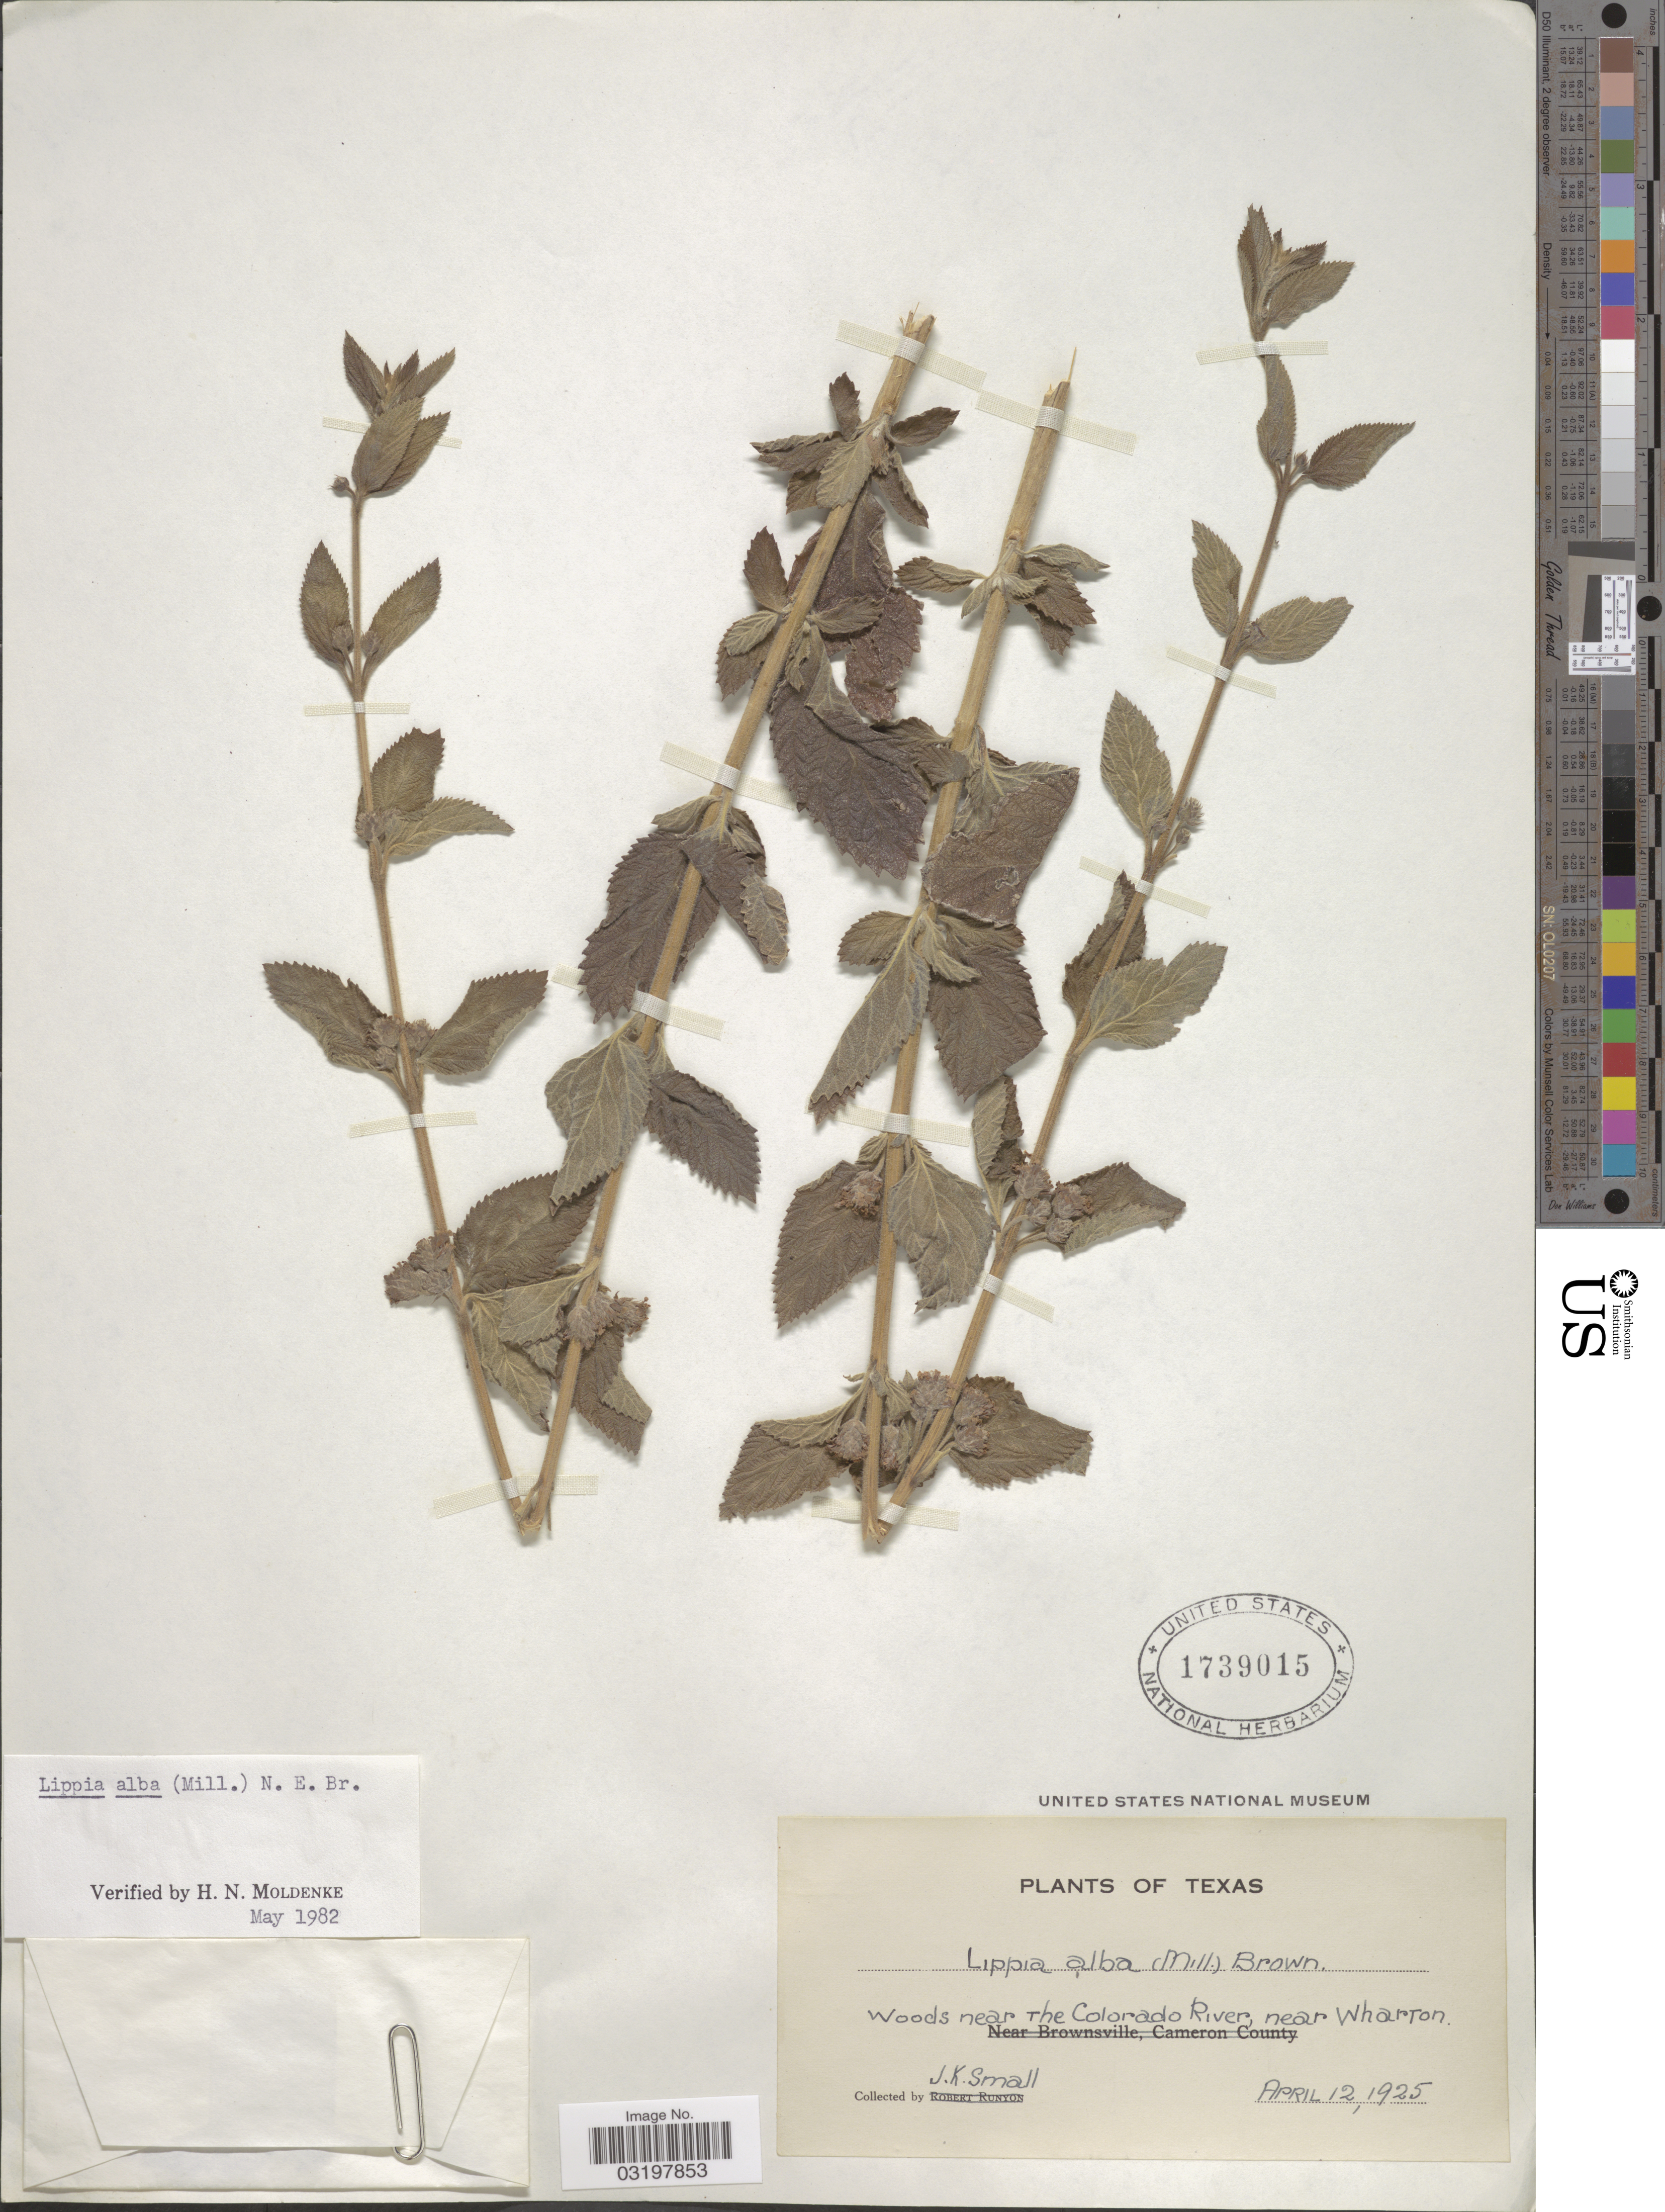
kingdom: Plantae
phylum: Tracheophyta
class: Magnoliopsida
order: Lamiales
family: Verbenaceae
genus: Lippia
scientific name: Lippia alba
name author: (Mill.) N.E. Br. ex Britton & P. Wilson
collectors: J. K. Small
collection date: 1925-04-12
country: United States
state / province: Texas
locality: Woods near The Colorado River, near Wharton.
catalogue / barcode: US 1739015